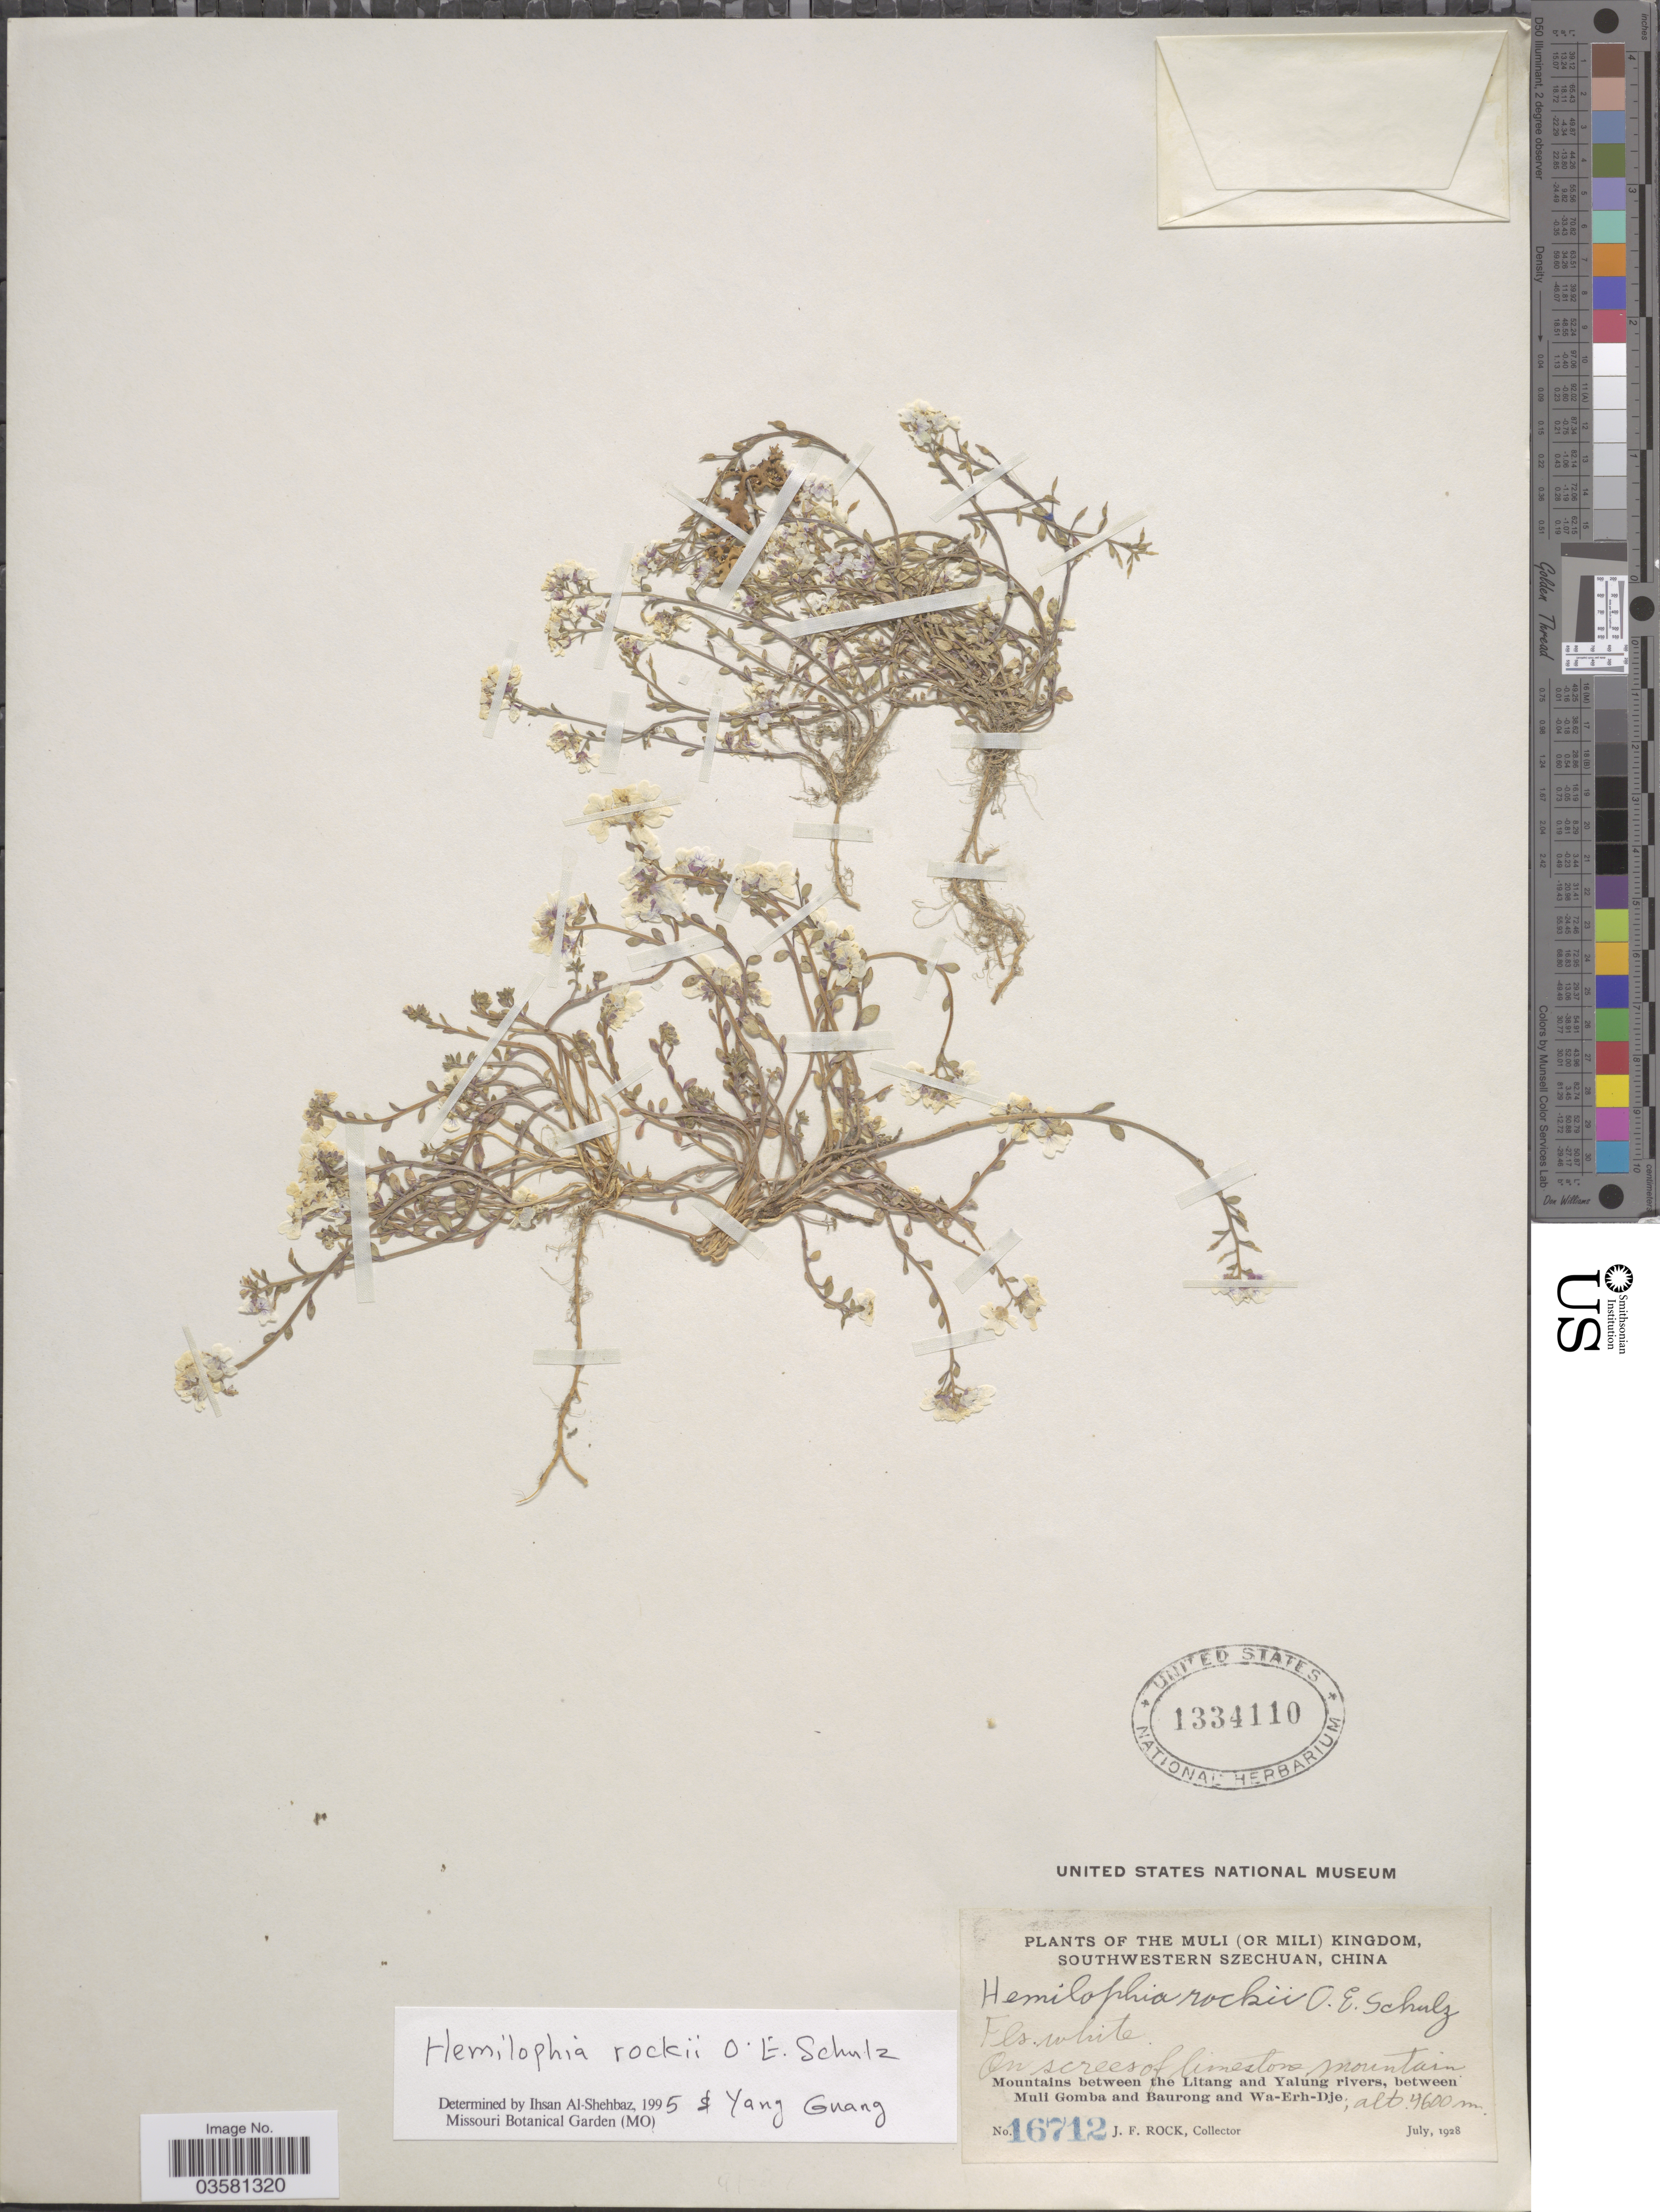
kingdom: Plantae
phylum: Tracheophyta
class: Magnoliopsida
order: Brassicales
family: Brassicaceae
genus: Hemilophia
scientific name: Hemilophia rockii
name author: O.E. Schulz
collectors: J. Rock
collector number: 16712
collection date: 1928-07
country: China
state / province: Sichuan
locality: The Muli (or Mili) Kingdom, Southwestern Szechuan. Mountains between the Litang and Yalung rivers, between Muli Gomba and Baurong and Wa-Erh-Dje.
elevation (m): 4600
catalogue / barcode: US 1334110